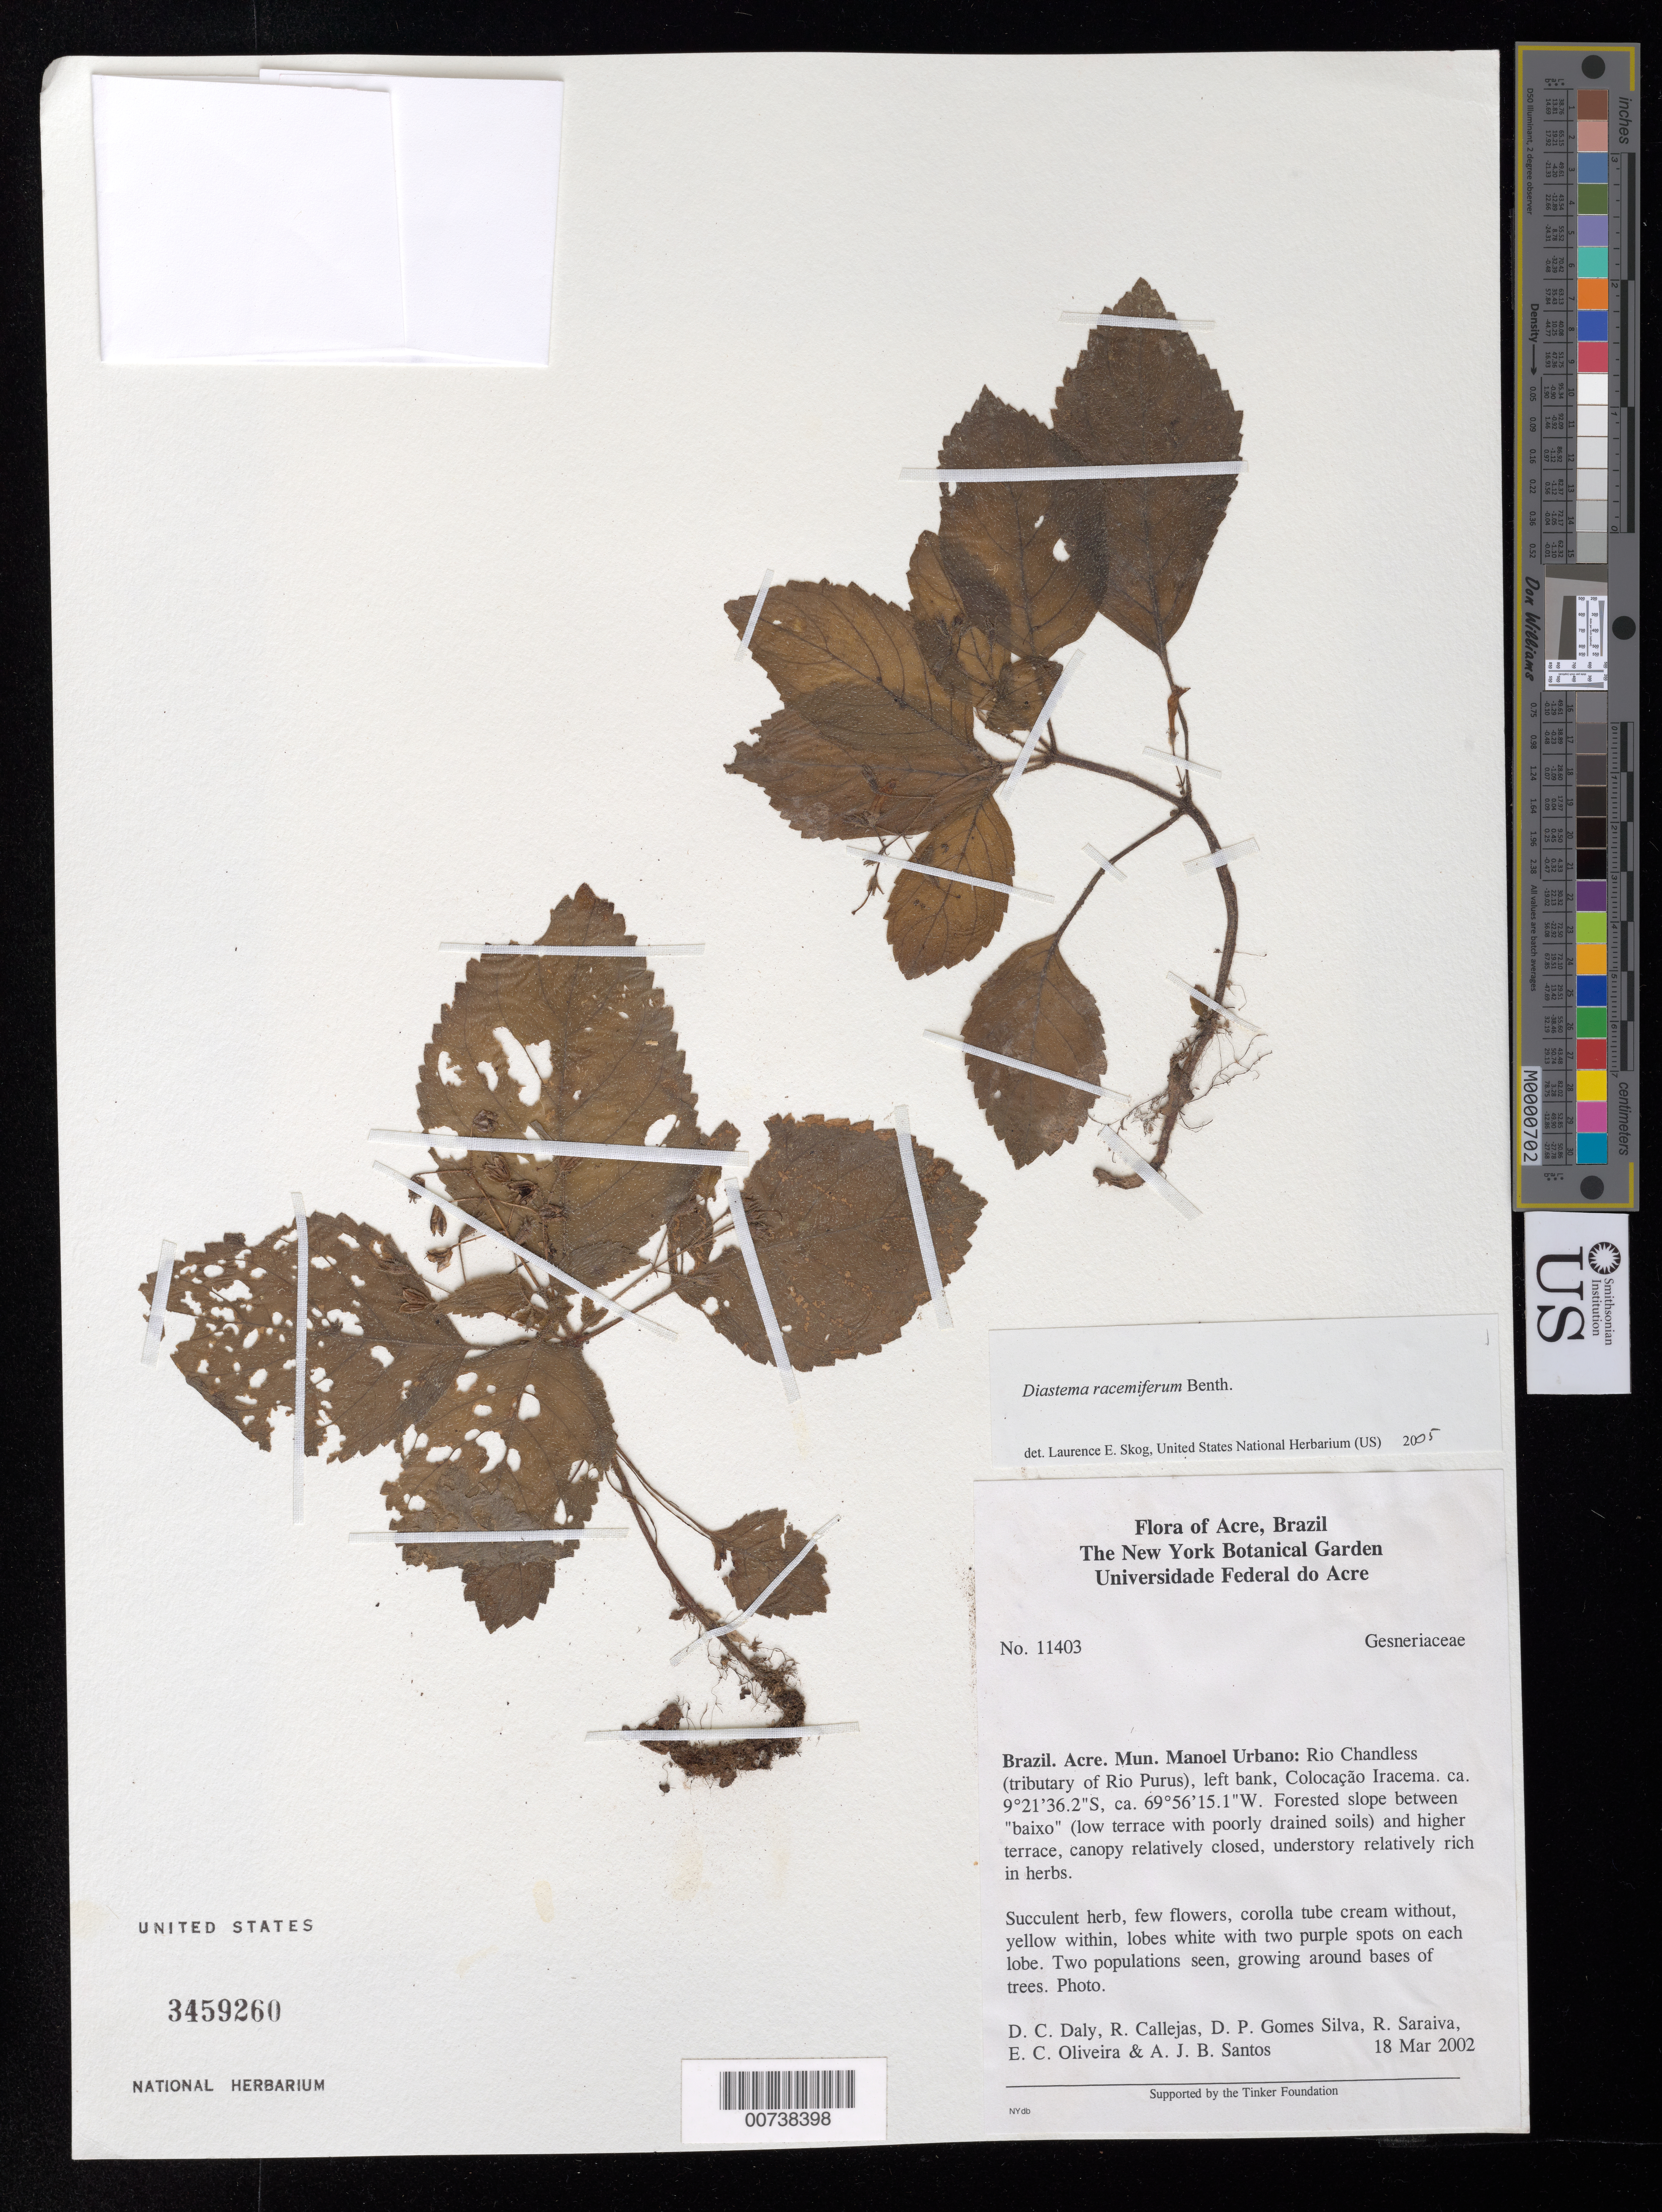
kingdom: Plantae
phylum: Tracheophyta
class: Magnoliopsida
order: Lamiales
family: Gesneriaceae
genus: Diastema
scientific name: Diastema racemiferum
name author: Benth.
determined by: Skog, Laurence E.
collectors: D. C. Daly & et al.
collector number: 11403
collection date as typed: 18 Mar 2002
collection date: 2002-03-18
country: Brazil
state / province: Acre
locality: Mun. Manoel Urbano: Rio Chandless (tributary of Rio Purus), left bank, Colocação Iracema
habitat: Forested slope between "baixo" (low terrace with poorly drained soils) and higher terrace, canopy relatively closed, understory relatively rich in herbs.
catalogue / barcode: US 3459260